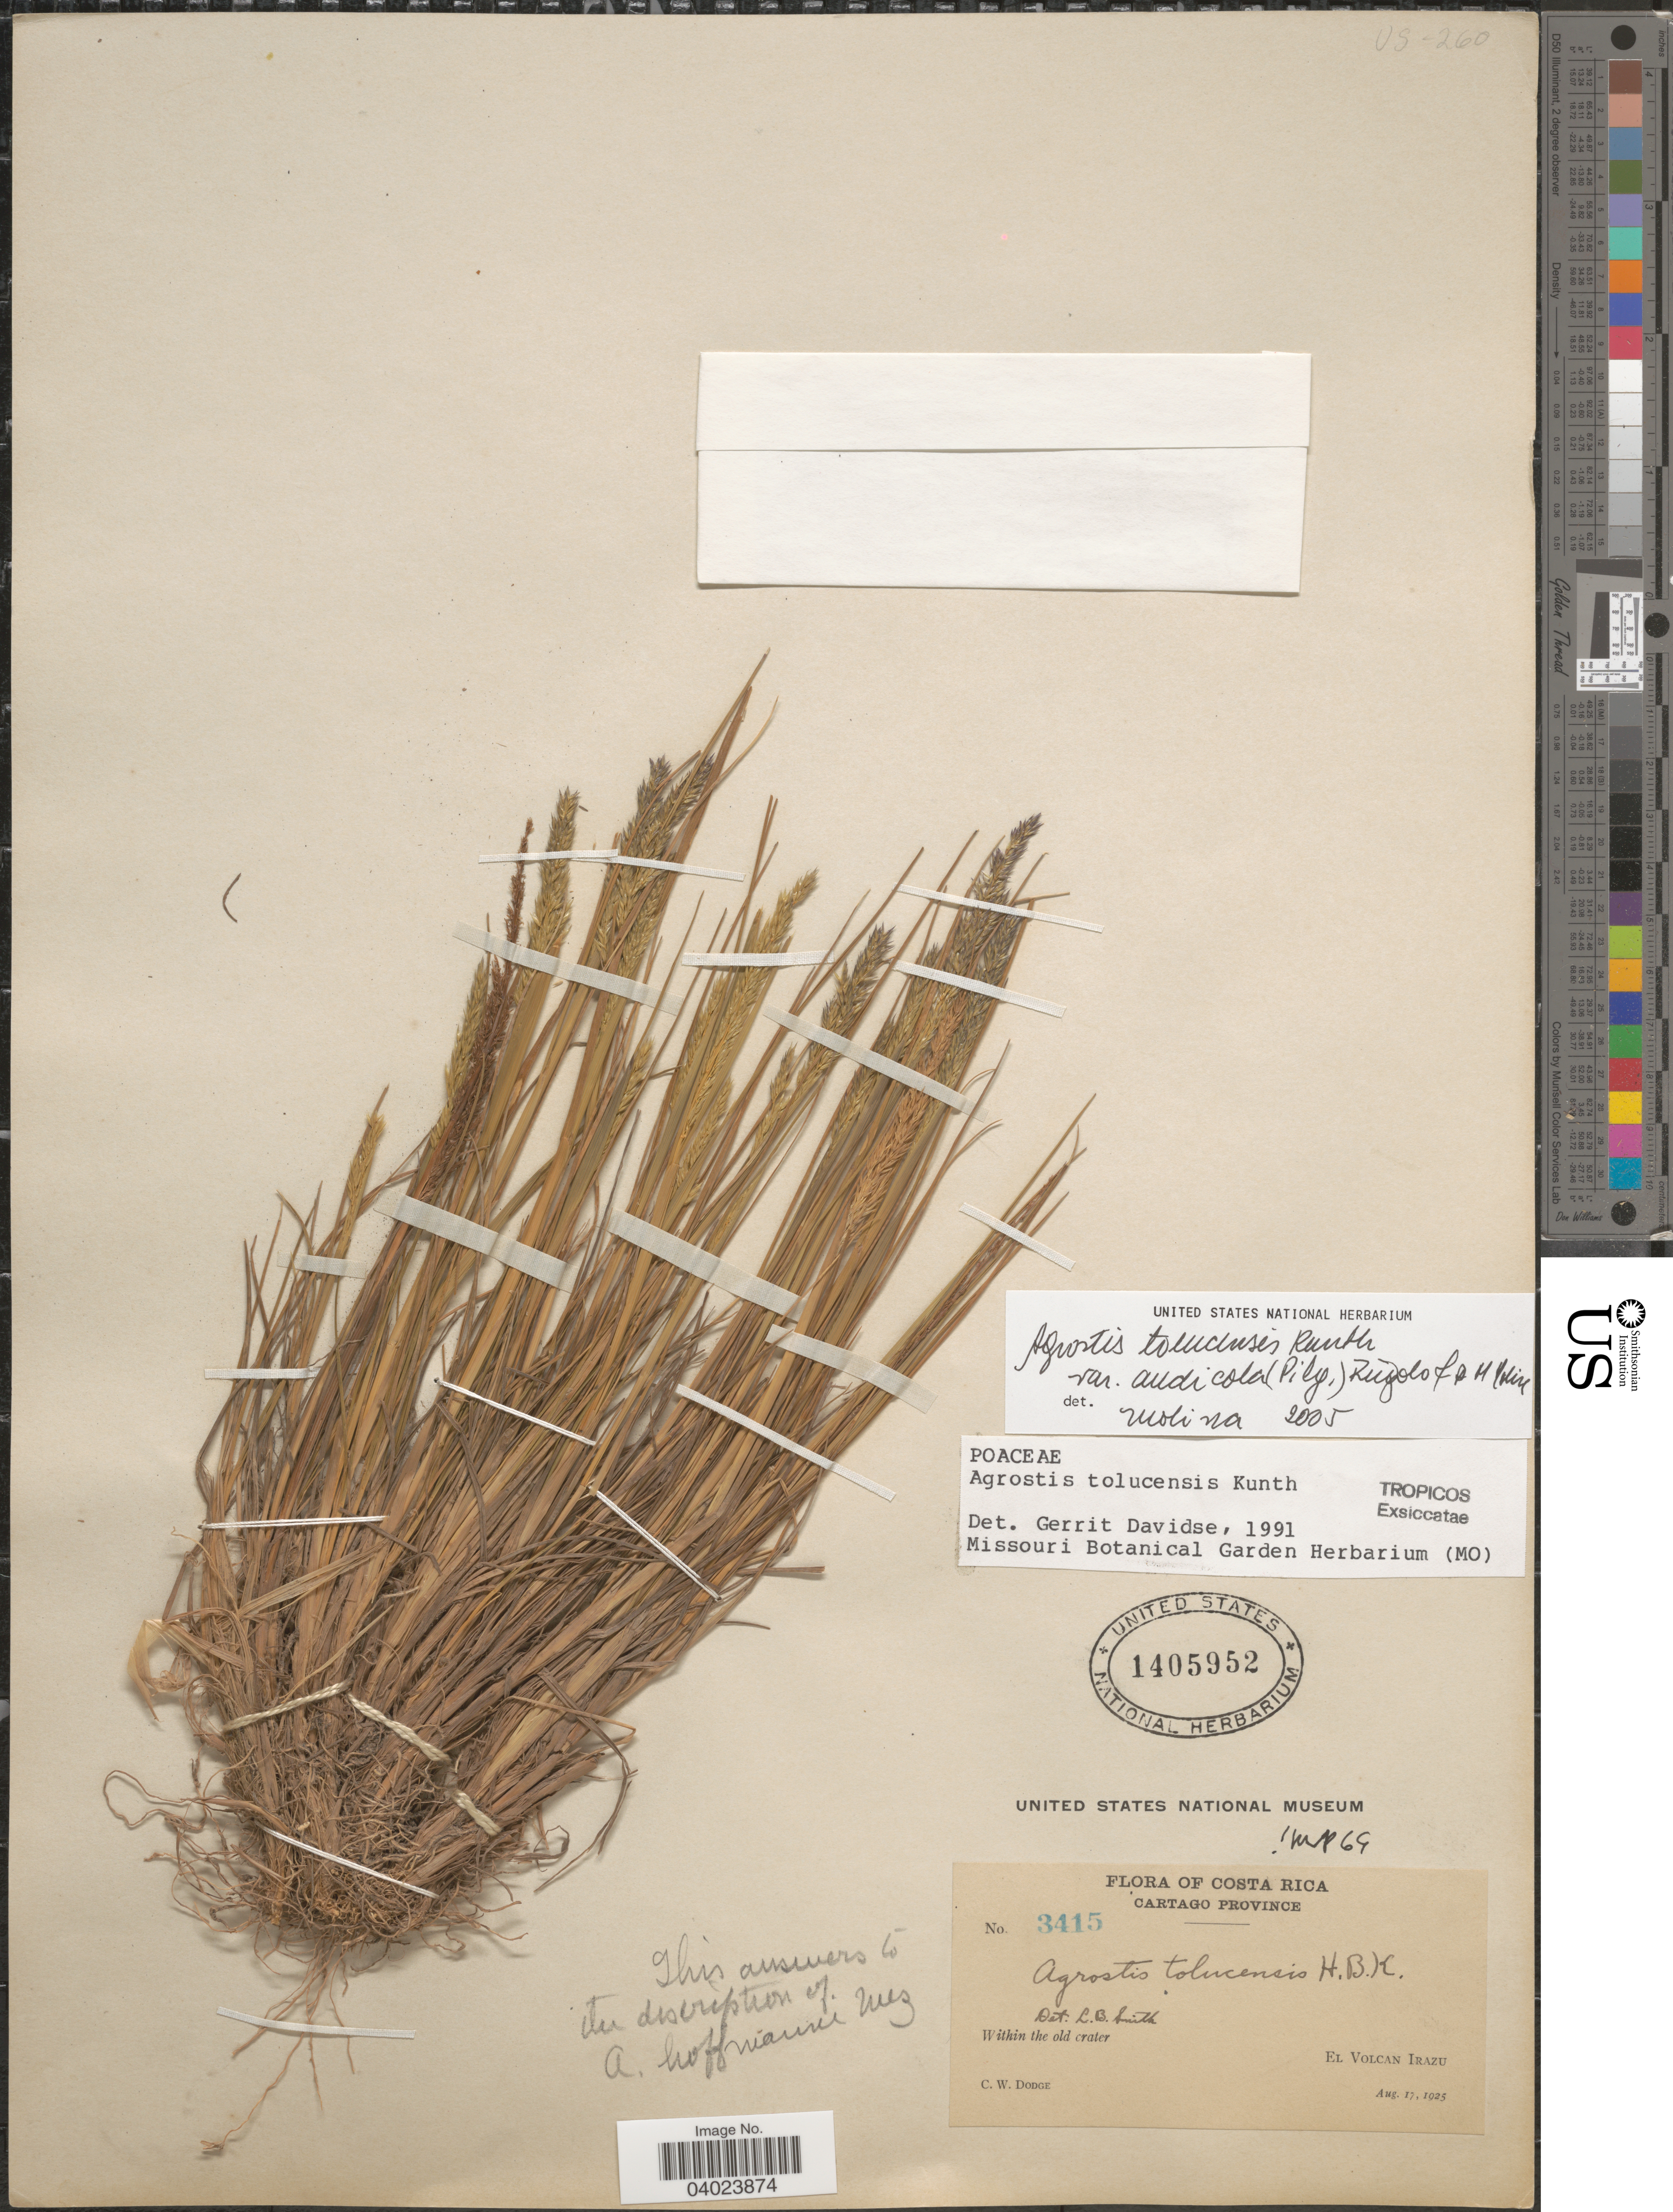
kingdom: Plantae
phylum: Tracheophyta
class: Liliopsida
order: Poales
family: Poaceae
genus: Agrostis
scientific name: Agrostis tolucensis var. andicola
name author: (Pilg.) Rúgolo & A.M. Molina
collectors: C. Dodge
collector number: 3415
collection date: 1925-08-17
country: Costa Rica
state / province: Cartago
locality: El Volcan Irazu.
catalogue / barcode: US 1405952